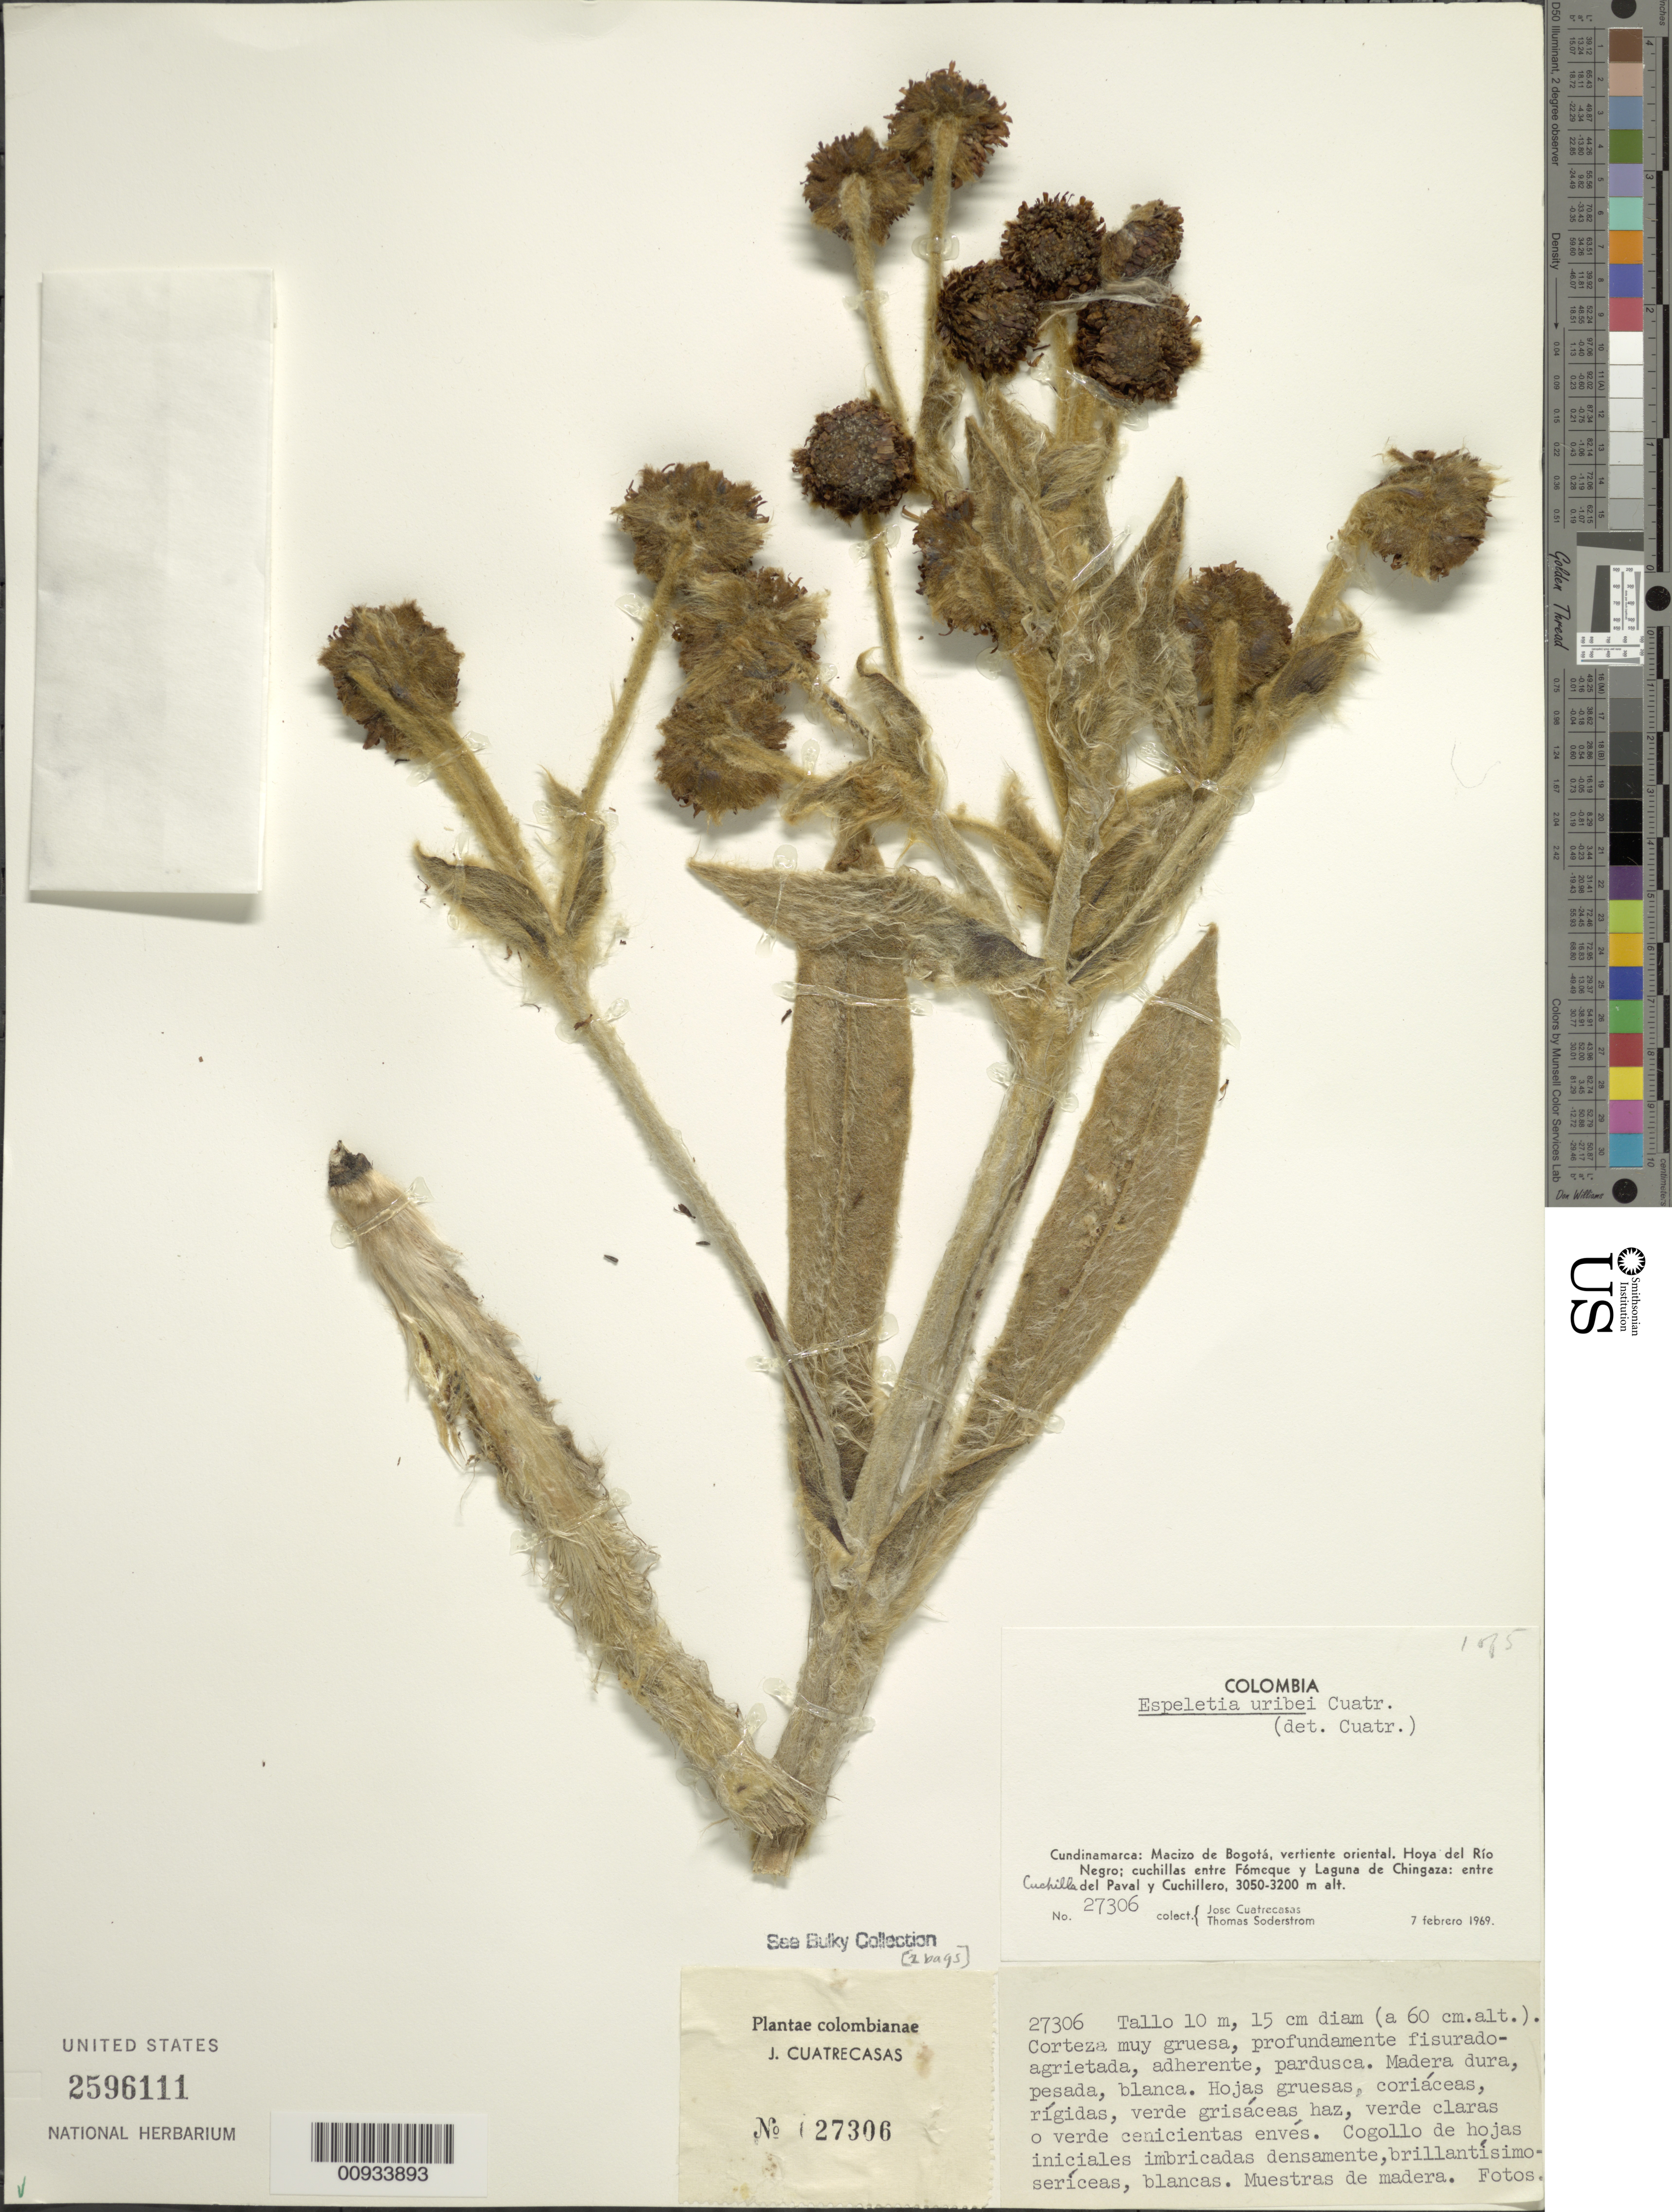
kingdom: Plantae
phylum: Tracheophyta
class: Magnoliopsida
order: Asterales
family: Asteraceae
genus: Espeletia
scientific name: Espeletia uribei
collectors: J. Cuatrecasas & T. R. Soderstrom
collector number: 27306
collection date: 1969-02-07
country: Colombia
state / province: Cundinamarca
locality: Macizo de Bogotá, vertiente oriental, hoya del Río Negro: cuchilla entre Fómeque y Laguna de Chingaza: Entre Cuchilla del Paval y Cuchillero.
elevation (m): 3050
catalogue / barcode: US 2596111